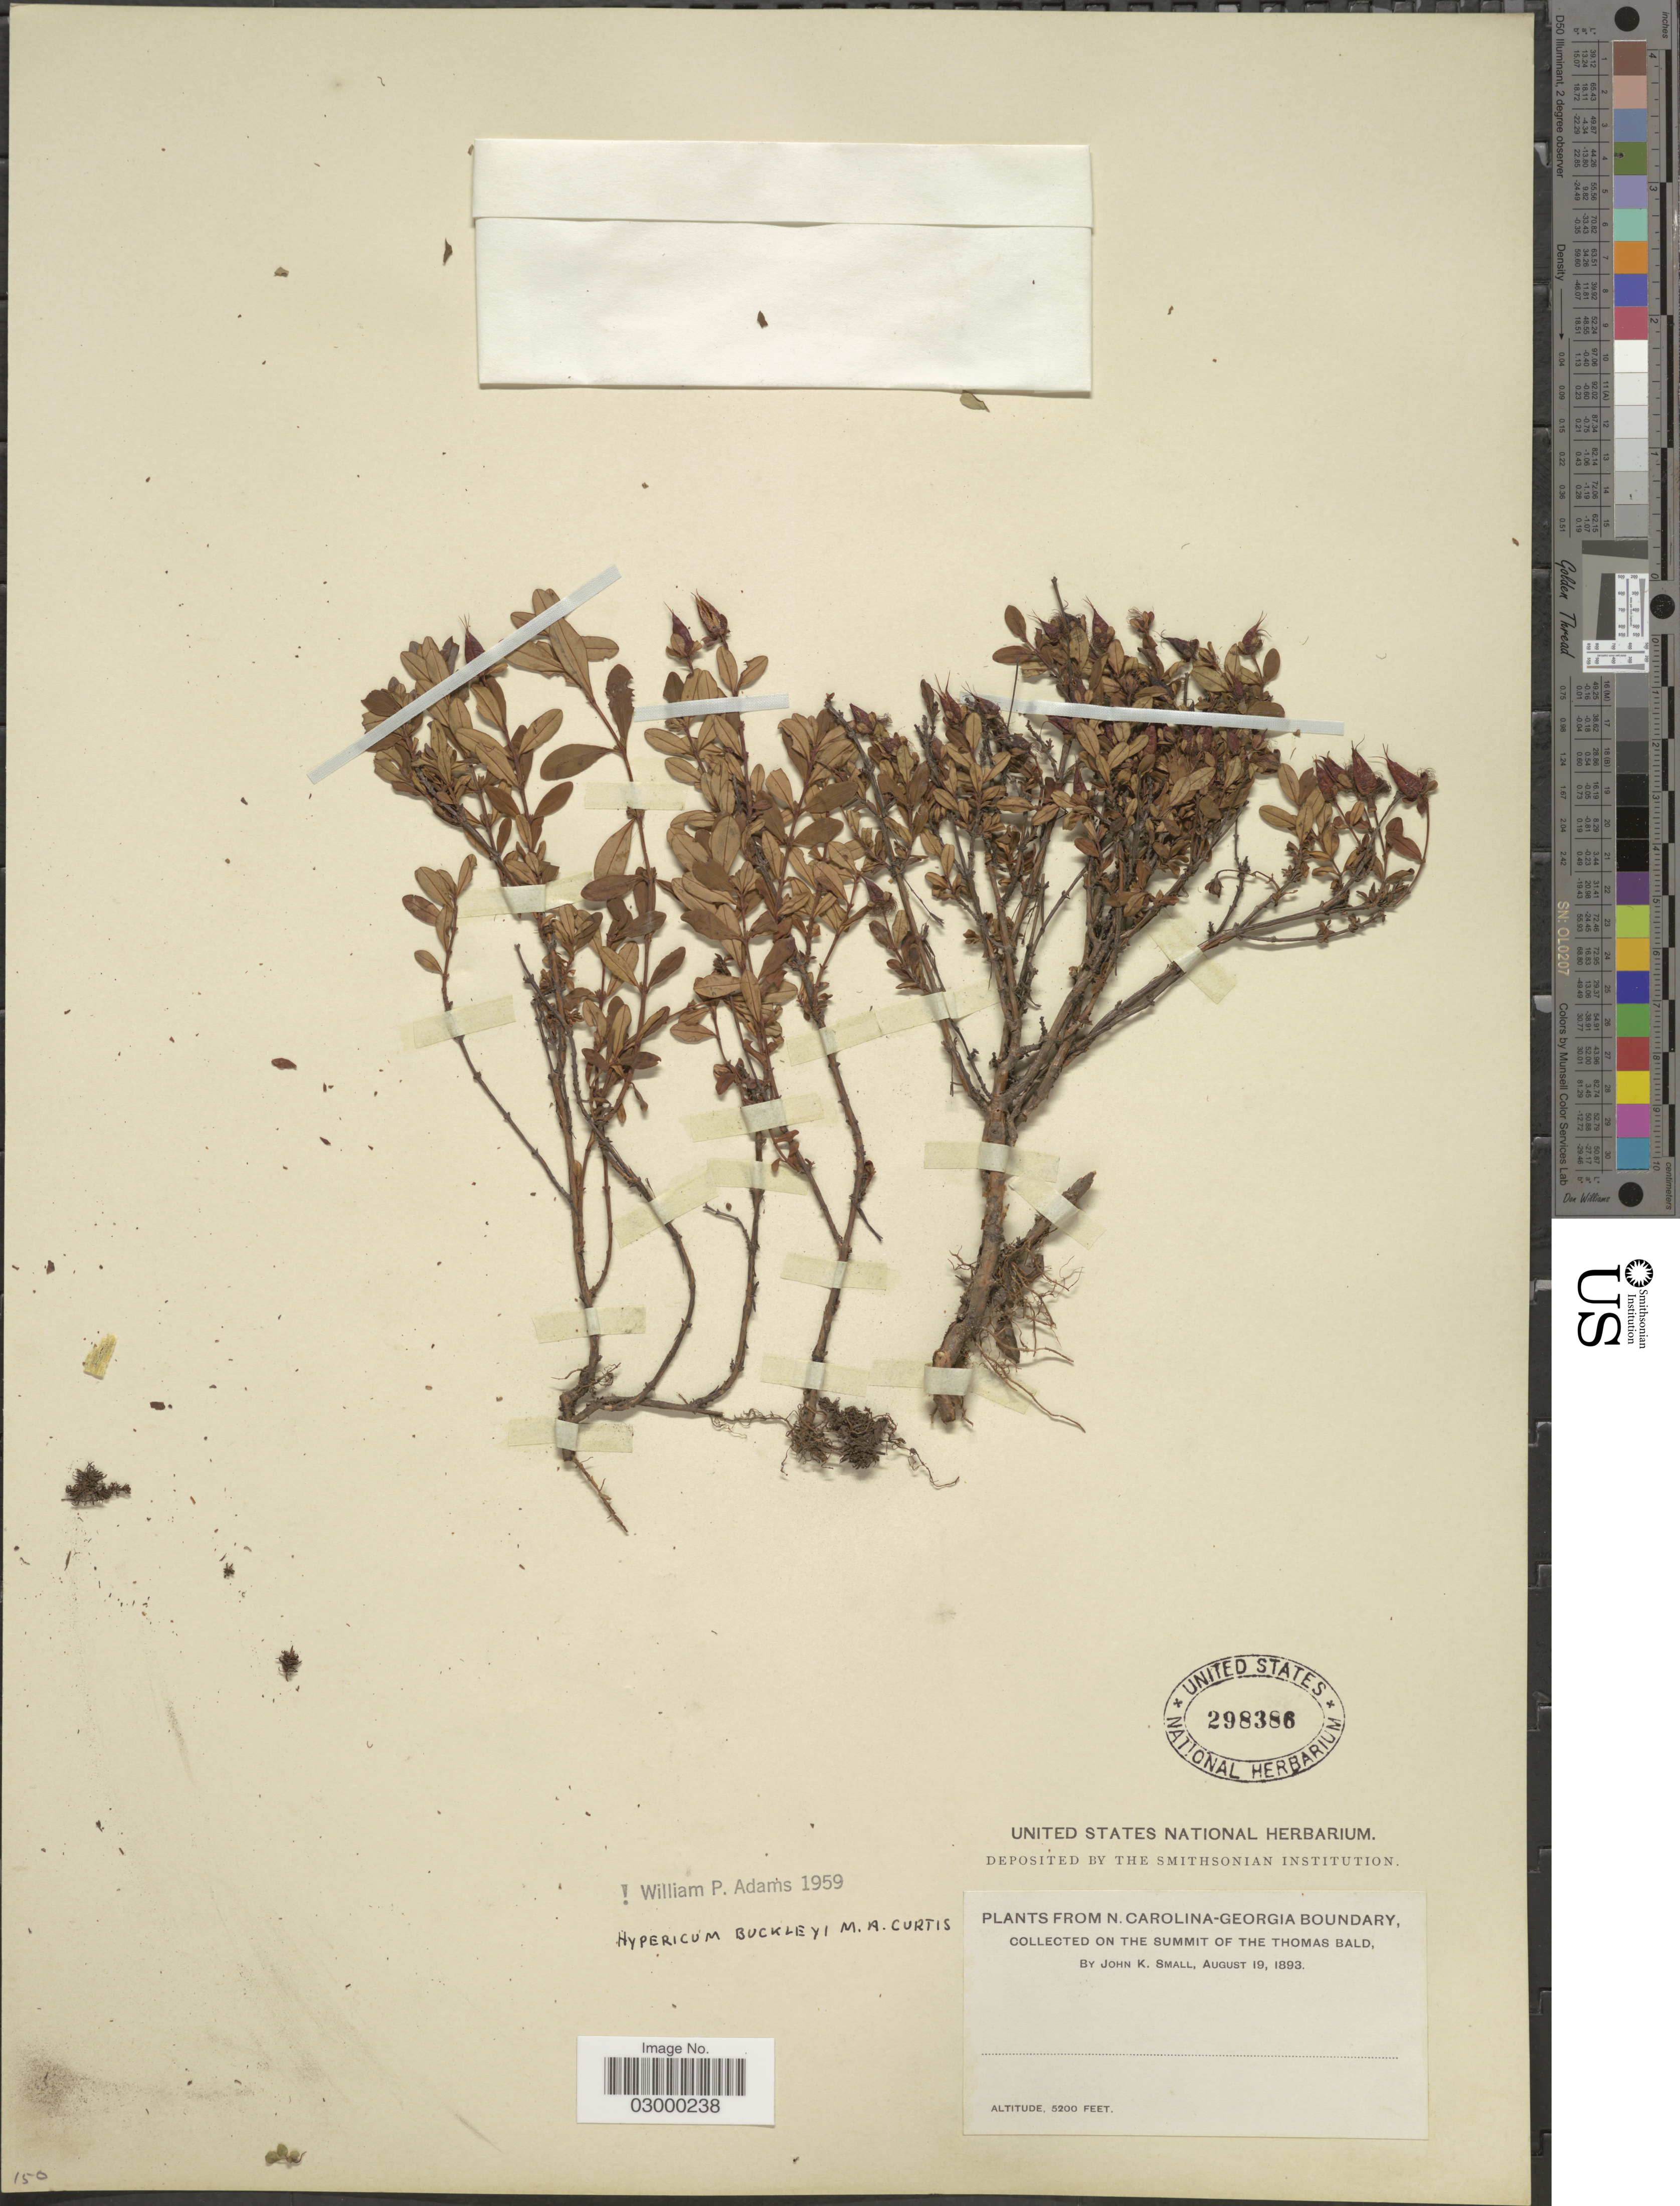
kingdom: Plantae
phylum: Tracheophyta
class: Magnoliopsida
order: Malpighiales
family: Hypericaceae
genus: Hypericum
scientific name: Hypericum buckleyi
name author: M.A. Curtis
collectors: J. K. Small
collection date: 1893-08-19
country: United States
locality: N. Carolina-Georgia Boundary, on the summit of the Thomas Bald.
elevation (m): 1585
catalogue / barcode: US 298386